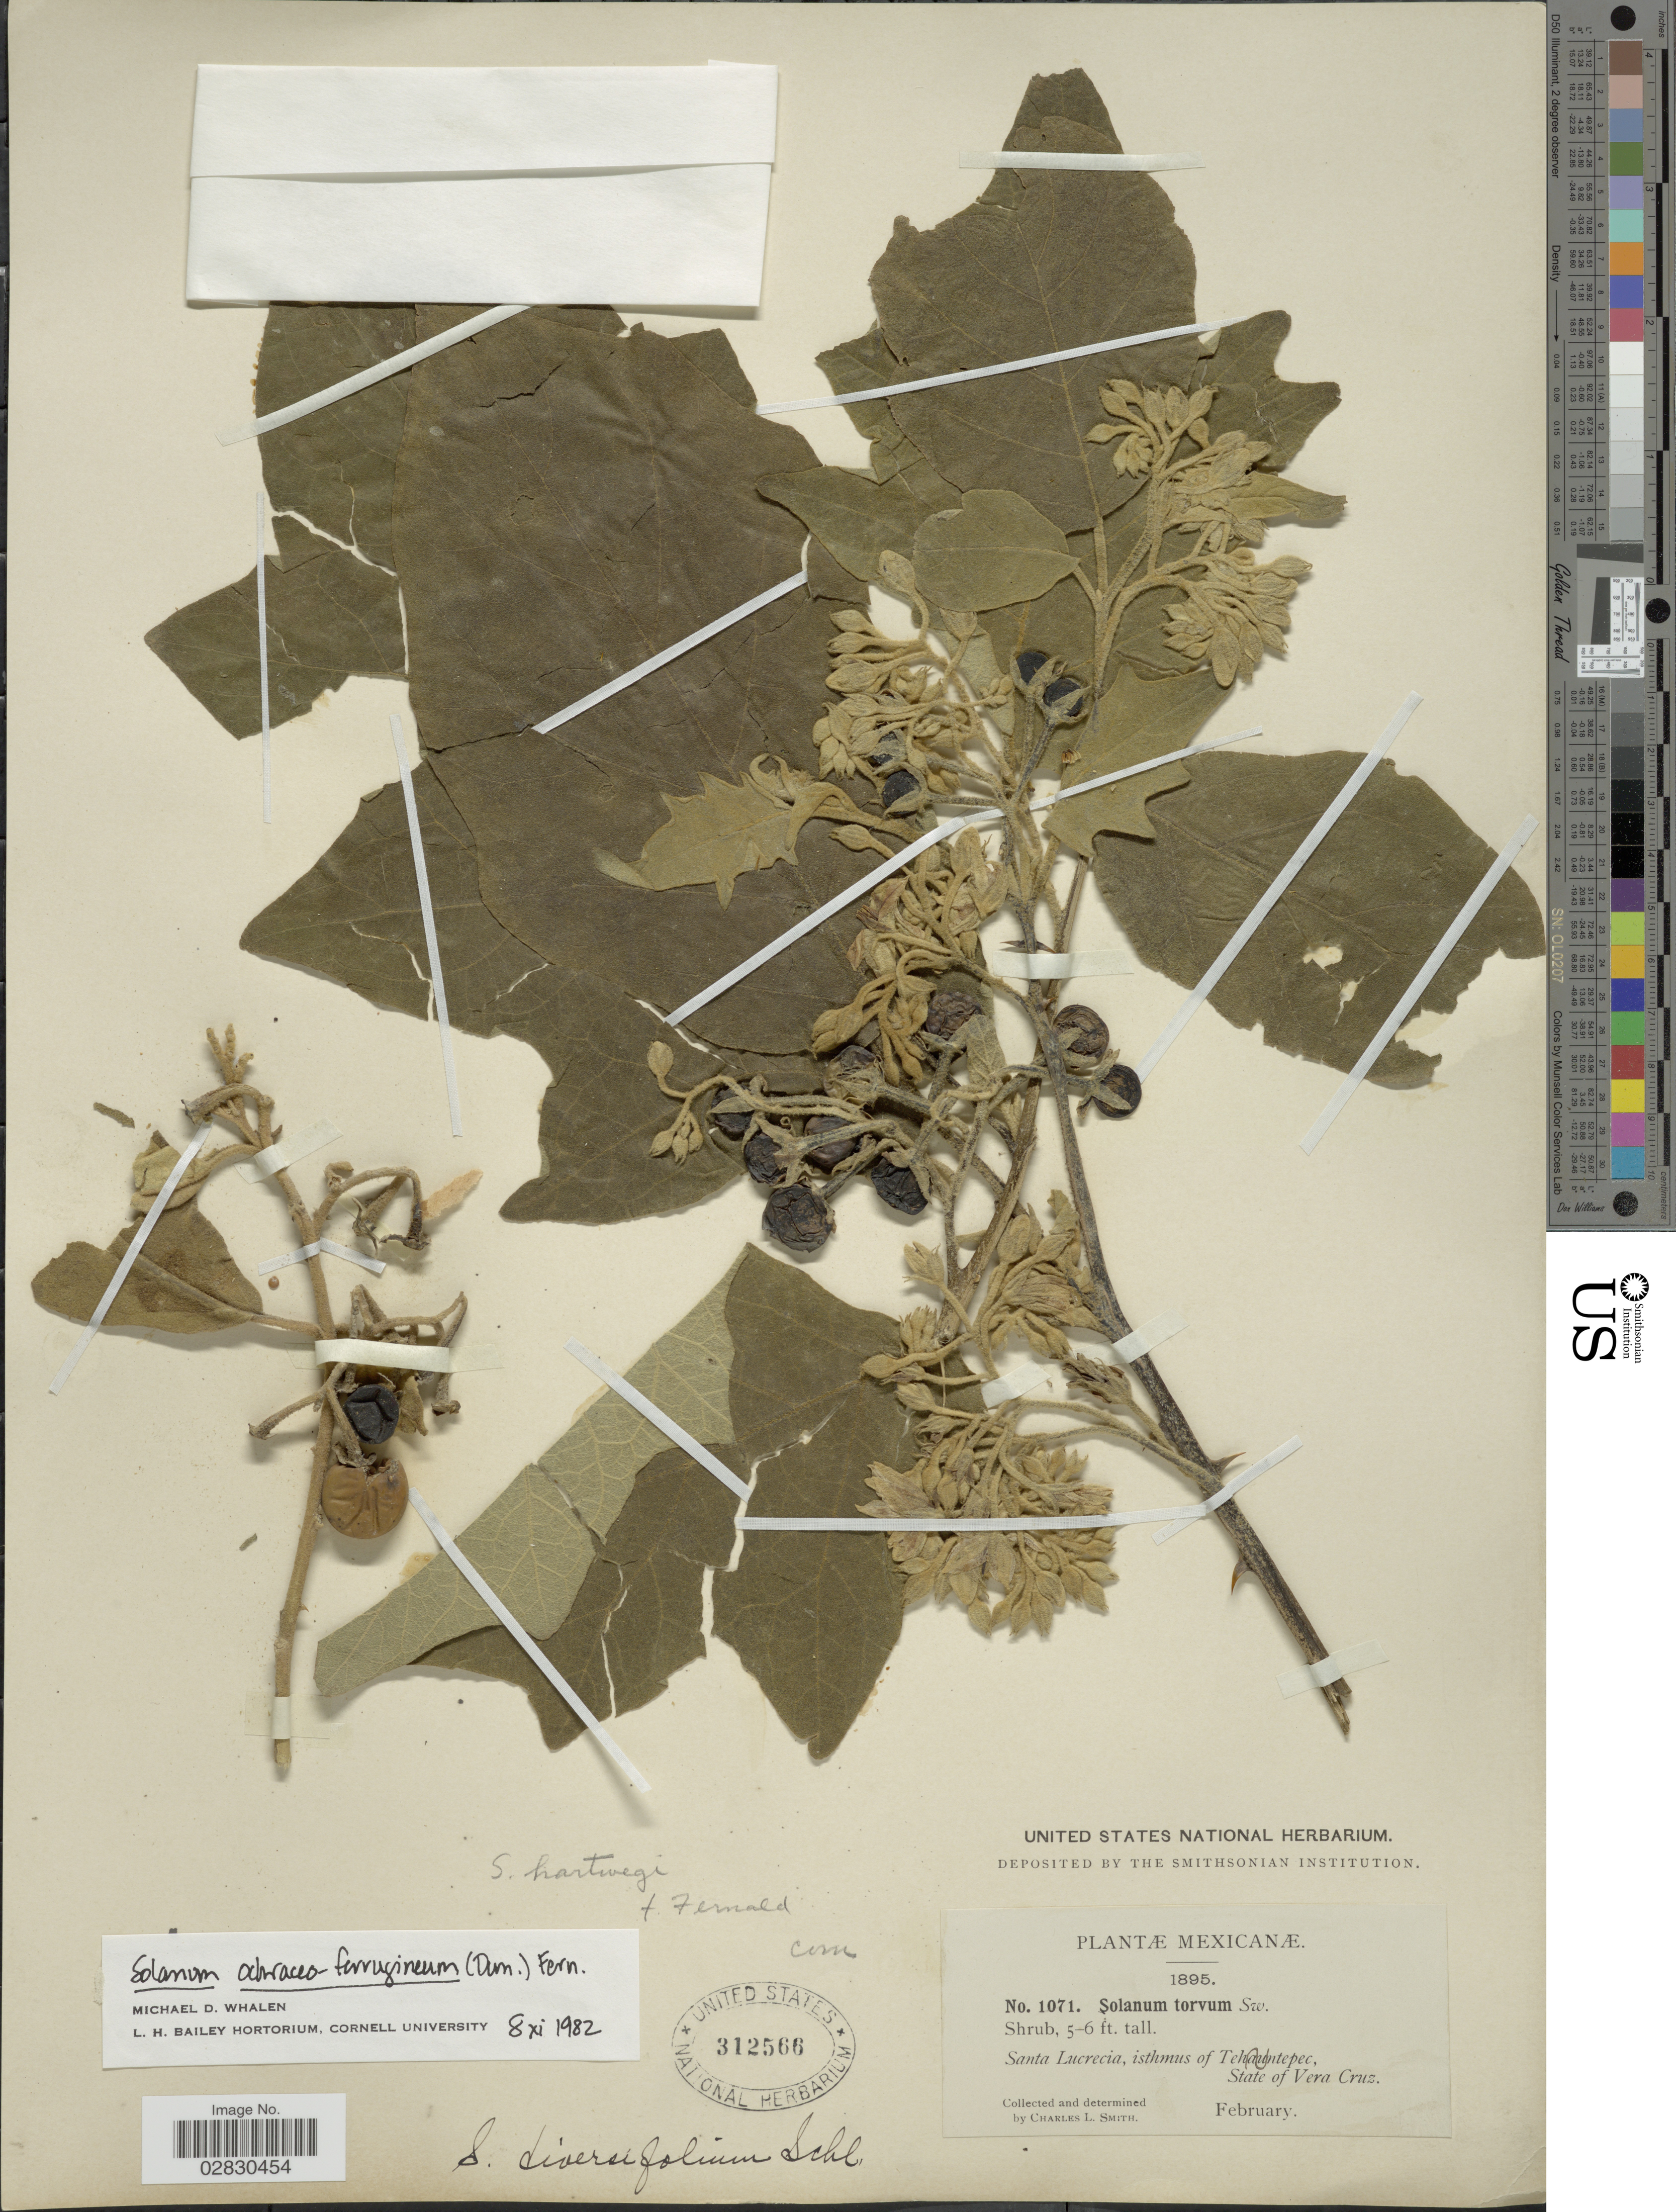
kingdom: Plantae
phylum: Tracheophyta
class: Magnoliopsida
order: Solanales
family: Solanaceae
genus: Solanum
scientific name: Solanum ochraceo-ferrugineum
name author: (Dunal) Fernald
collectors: C. L. Smith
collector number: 1071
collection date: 1895-02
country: Mexico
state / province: Veracruz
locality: Santa Lucrecia, isthmus of Tehuatepec, State of Vera Cruz.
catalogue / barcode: US 312566